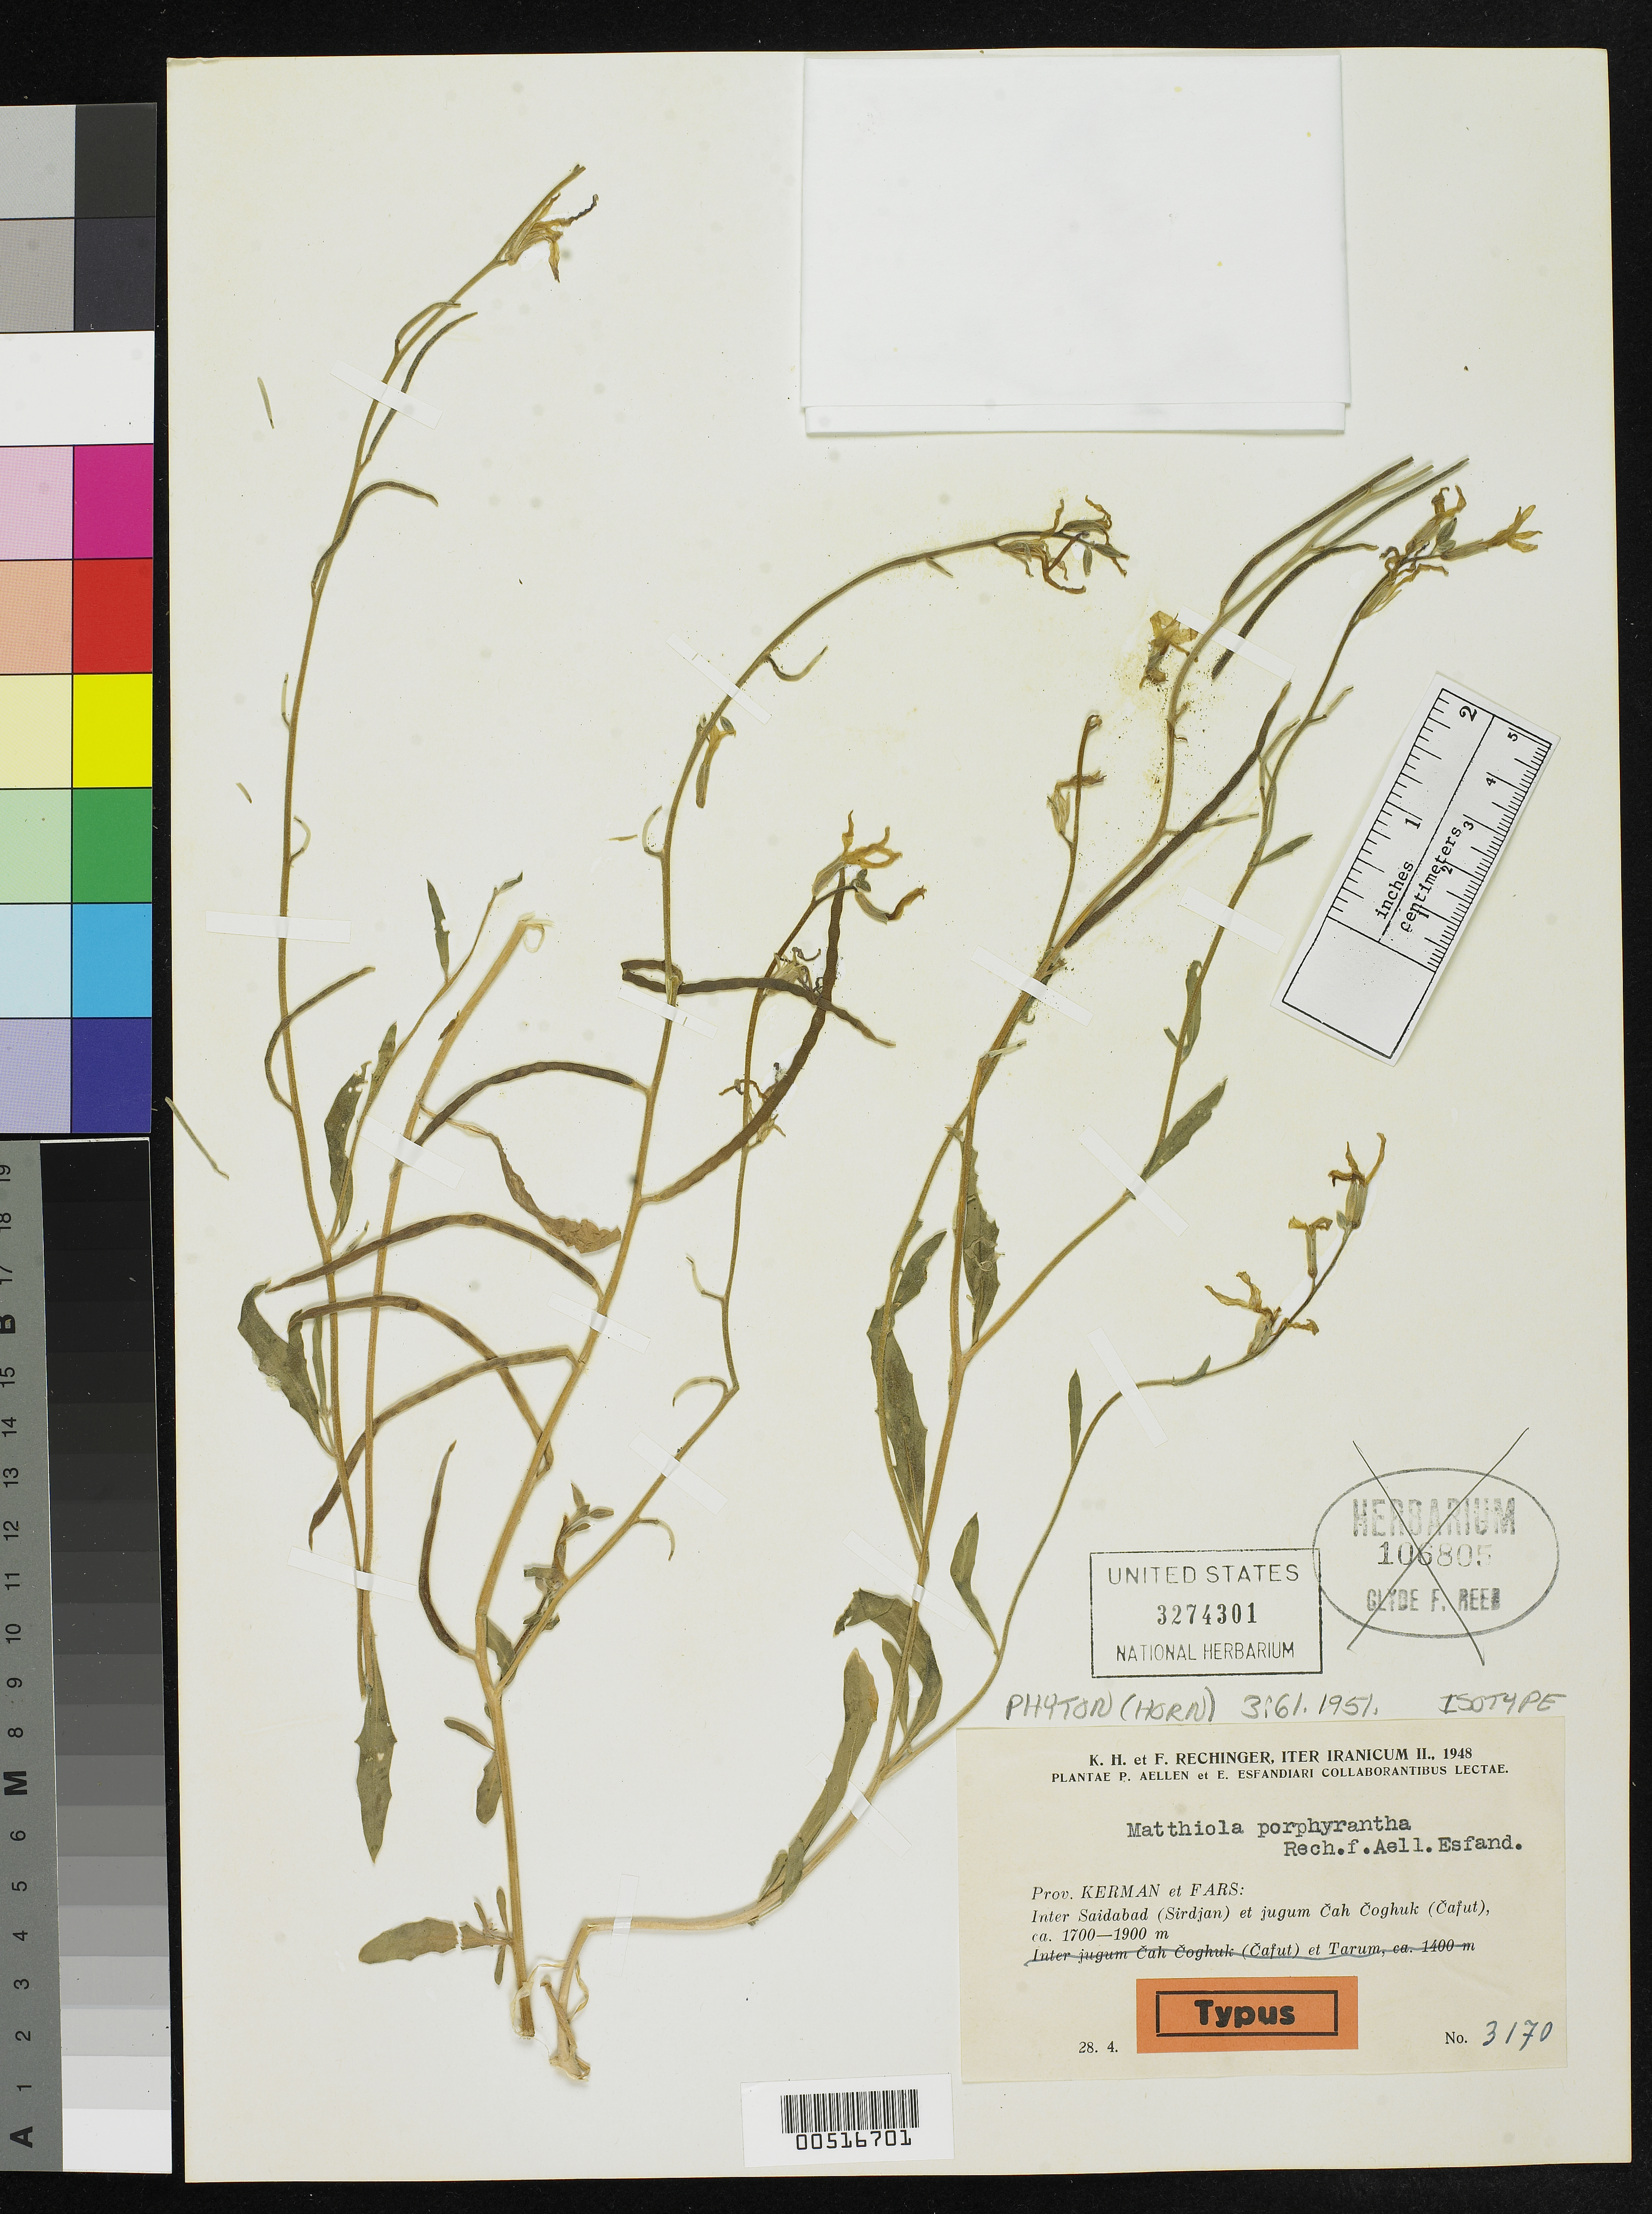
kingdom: Plantae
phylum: Tracheophyta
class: Magnoliopsida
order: Brassicales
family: Brassicaceae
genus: Matthiola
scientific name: Matthiola porphyrantha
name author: Rech. f.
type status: Isotype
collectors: K. H. Rechinger, P. Aellen & E. Esfandiari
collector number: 3170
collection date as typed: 28 Apr 1948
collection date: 1948-04-28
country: Iran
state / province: Fars / Kerman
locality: Prov. Kerman et Fars: inter Saidabad (Sirdjan) et jugum Cah Coghuk (Cafut).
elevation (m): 1700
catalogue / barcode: US 3274301